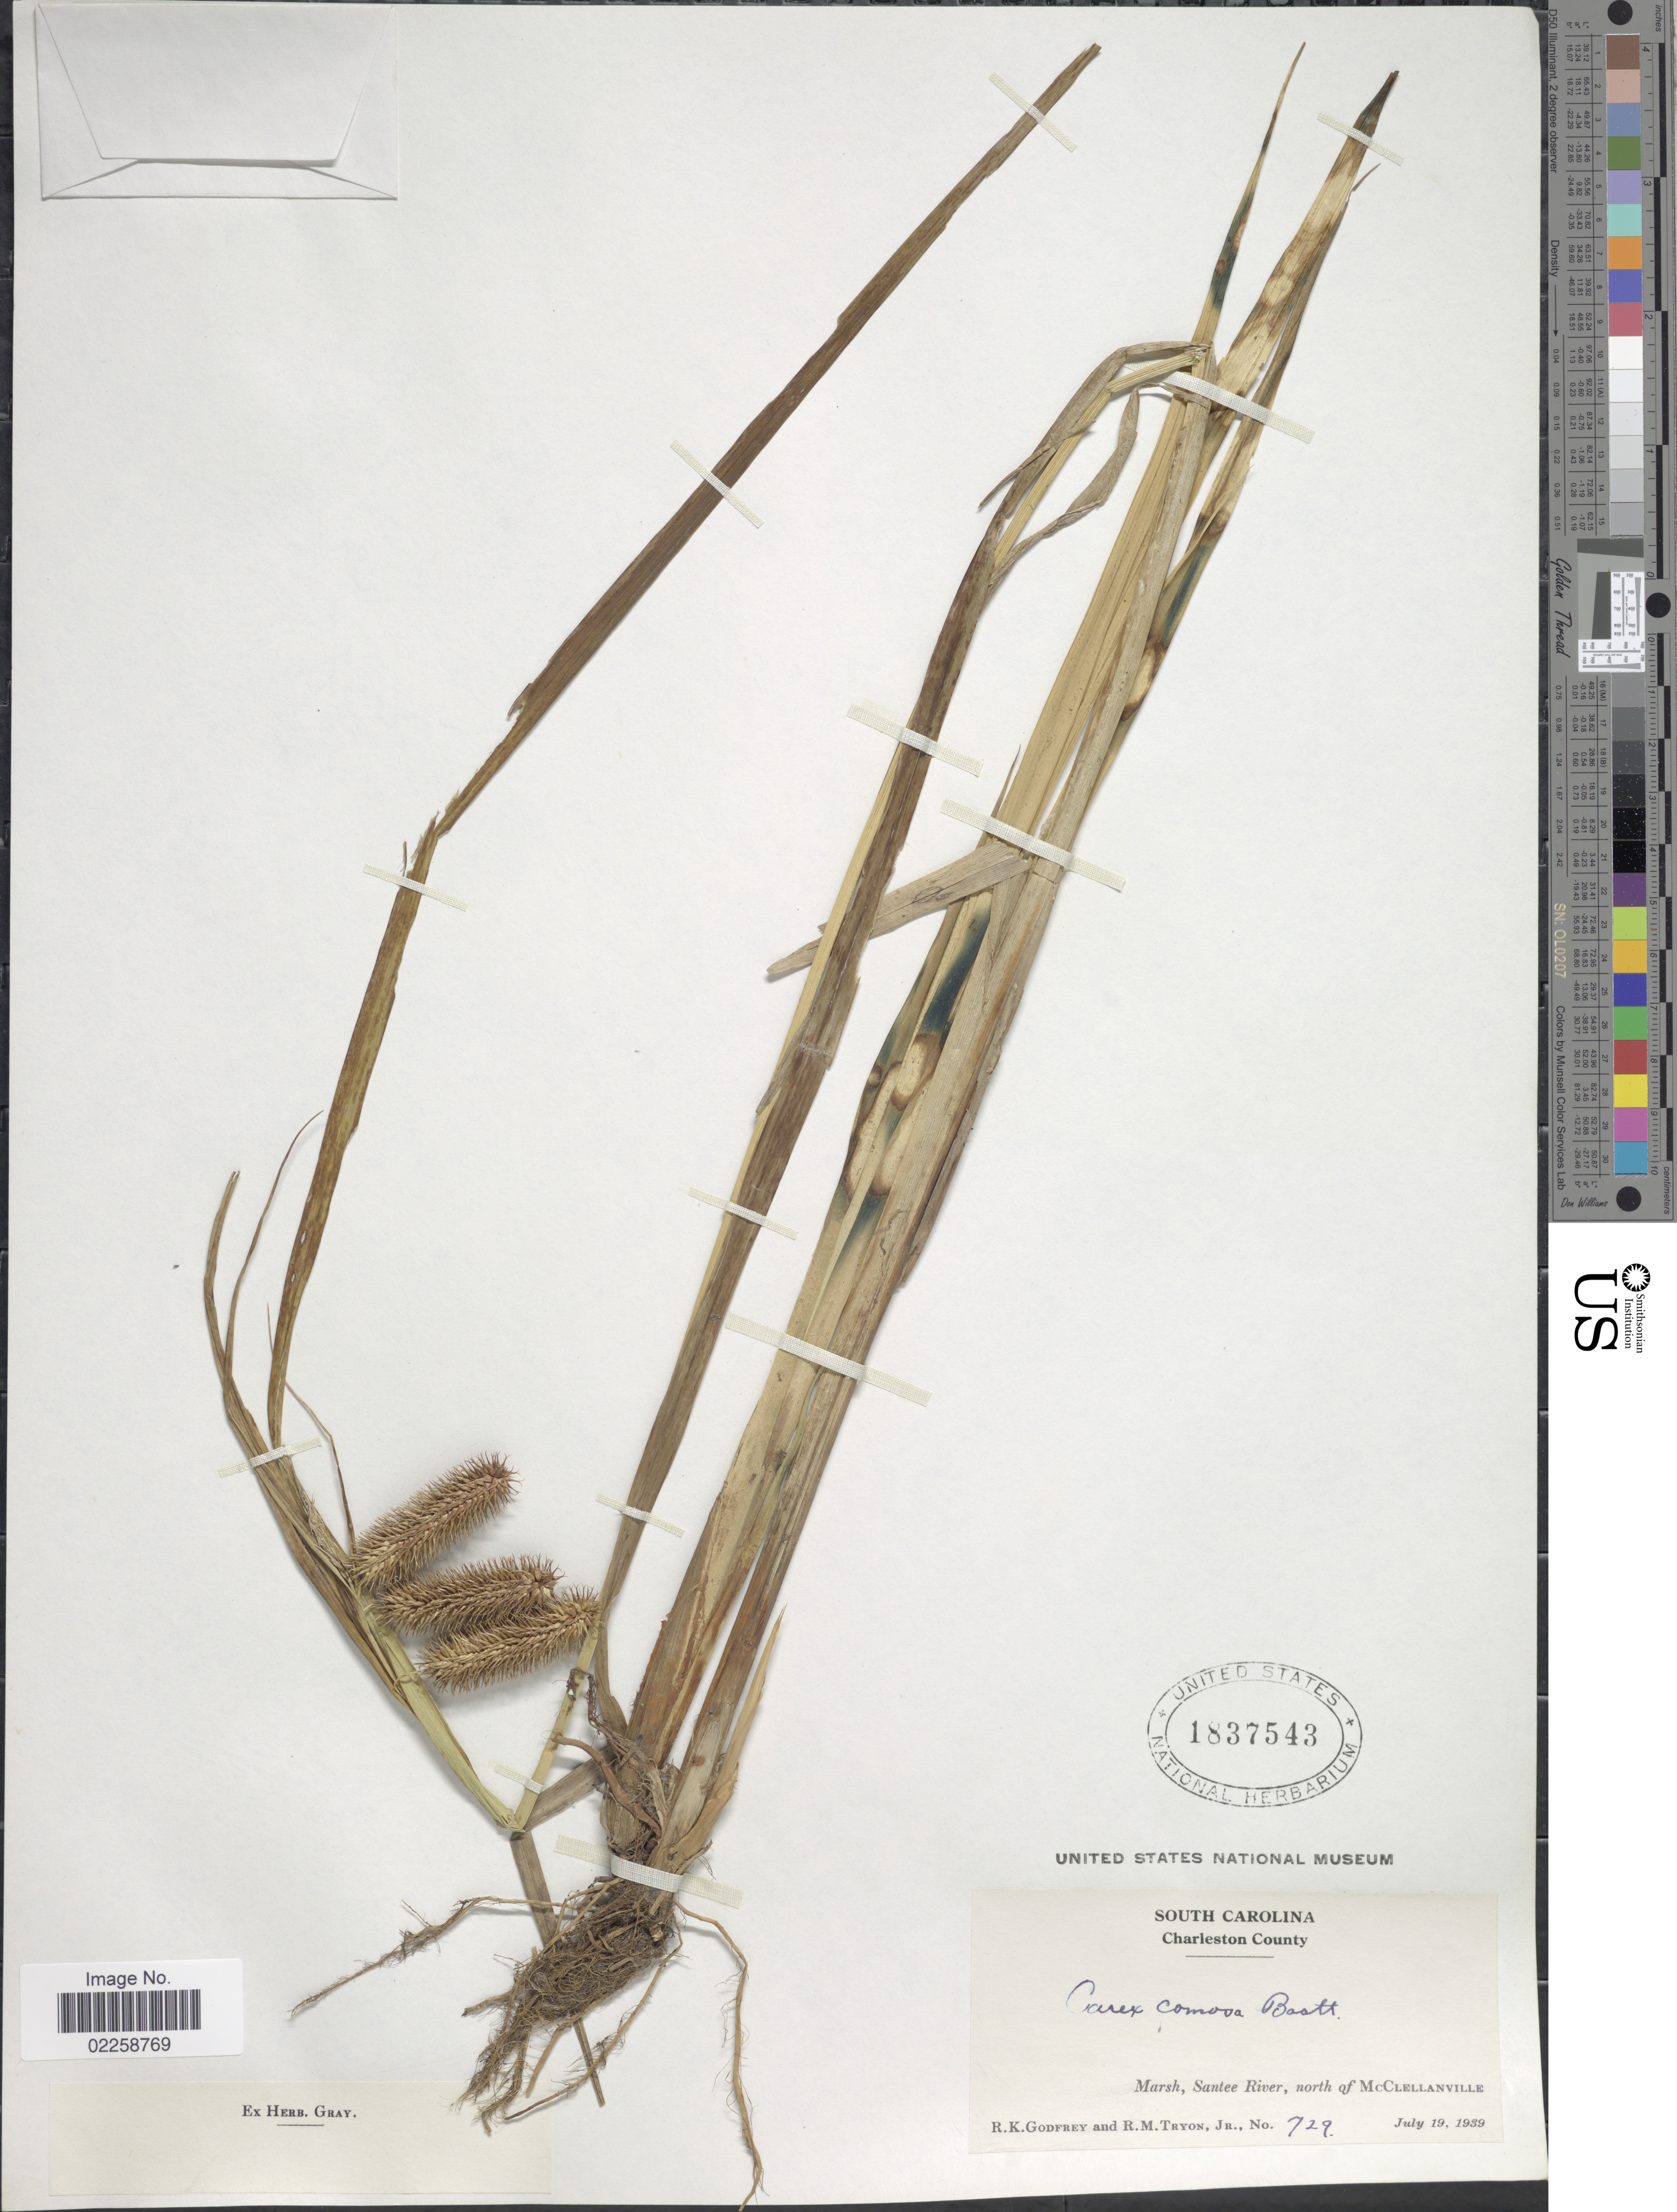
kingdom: Plantae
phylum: Tracheophyta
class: Liliopsida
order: Poales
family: Cyperaceae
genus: Carex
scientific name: Carex comosa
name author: Boott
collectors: R. K. Godfrey & R. M. Tryon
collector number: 729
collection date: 1939-07-19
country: United States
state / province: South Carolina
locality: Charleston County, Marsh, Santee River, north of McClellanville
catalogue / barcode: US 1837543